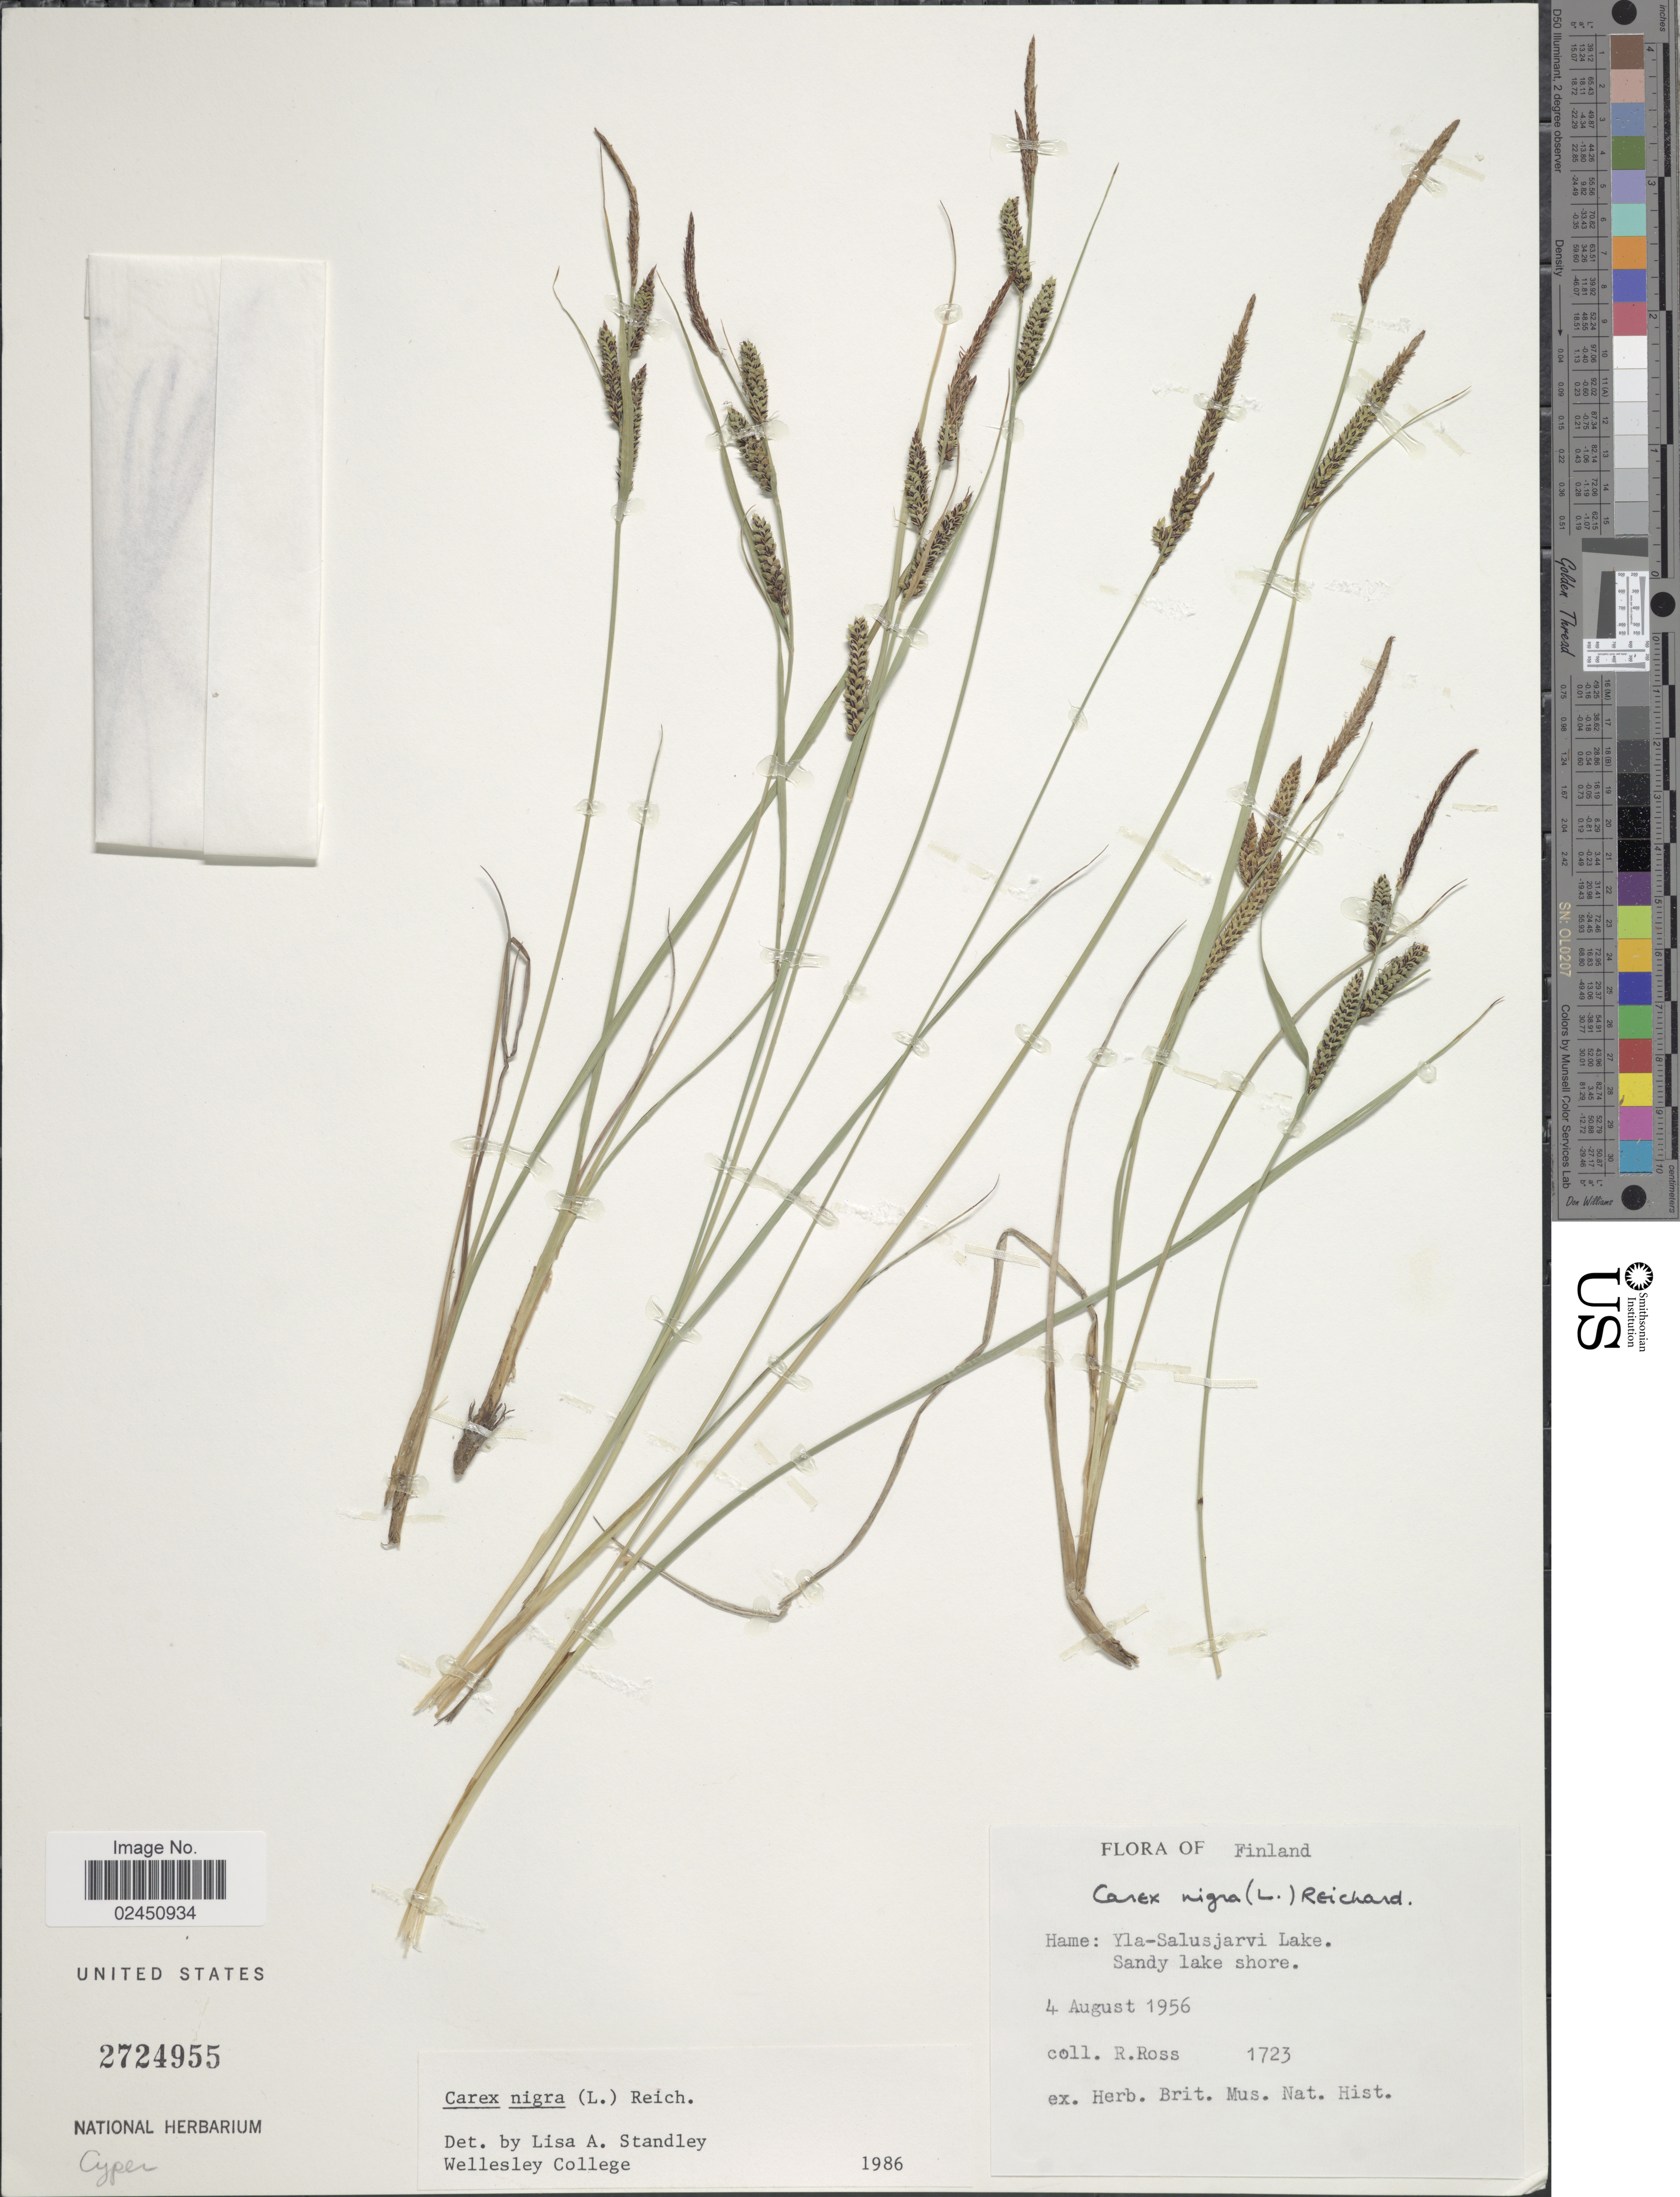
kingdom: Plantae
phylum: Tracheophyta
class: Liliopsida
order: Poales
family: Cyperaceae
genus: Carex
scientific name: Carex nigra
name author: (L.) Reichard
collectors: R. Ross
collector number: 1723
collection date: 1956-08-04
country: Finland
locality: Hame: Yla-Salusjarvi Lake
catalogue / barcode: US 2724955